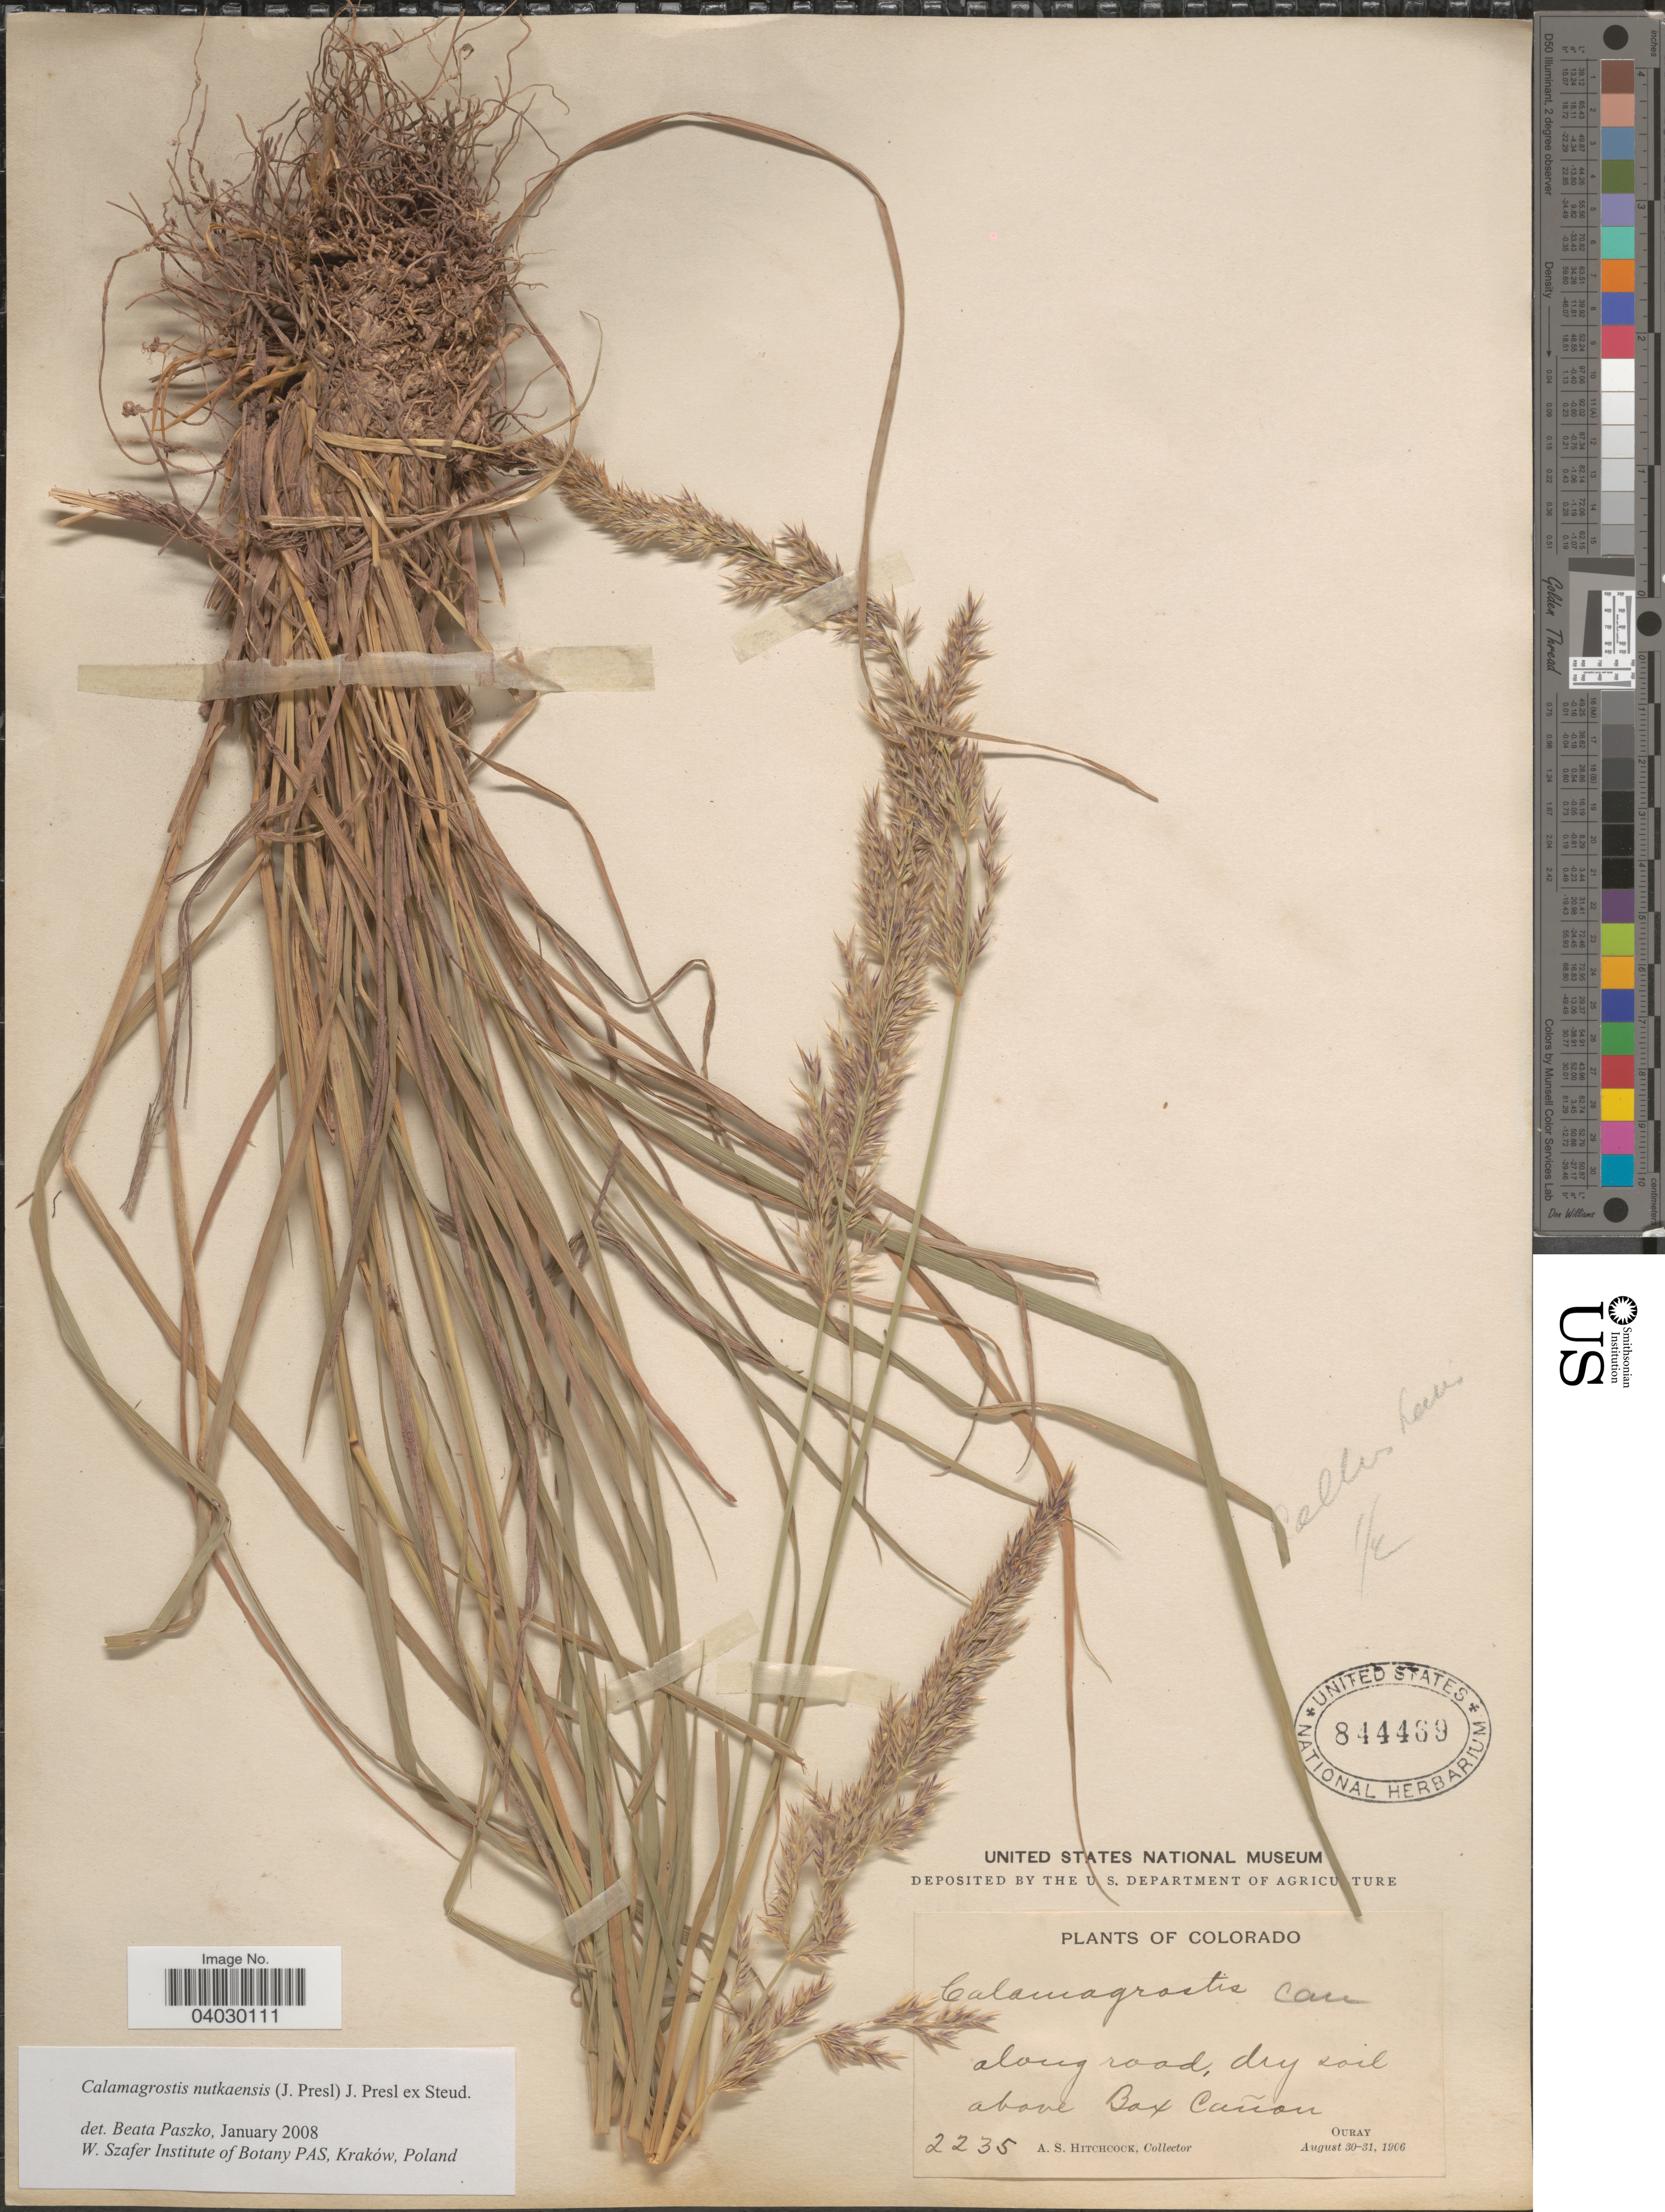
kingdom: Plantae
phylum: Tracheophyta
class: Liliopsida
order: Poales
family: Poaceae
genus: Calamagrostis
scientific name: Calamagrostis nutkaensis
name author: (J. Presl) Steud.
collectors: A. S. Hitchcock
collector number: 2235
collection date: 1906-08-30/1906-08-31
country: United States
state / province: Colorado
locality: Above Box Cañon. Ouray.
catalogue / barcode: US 844469